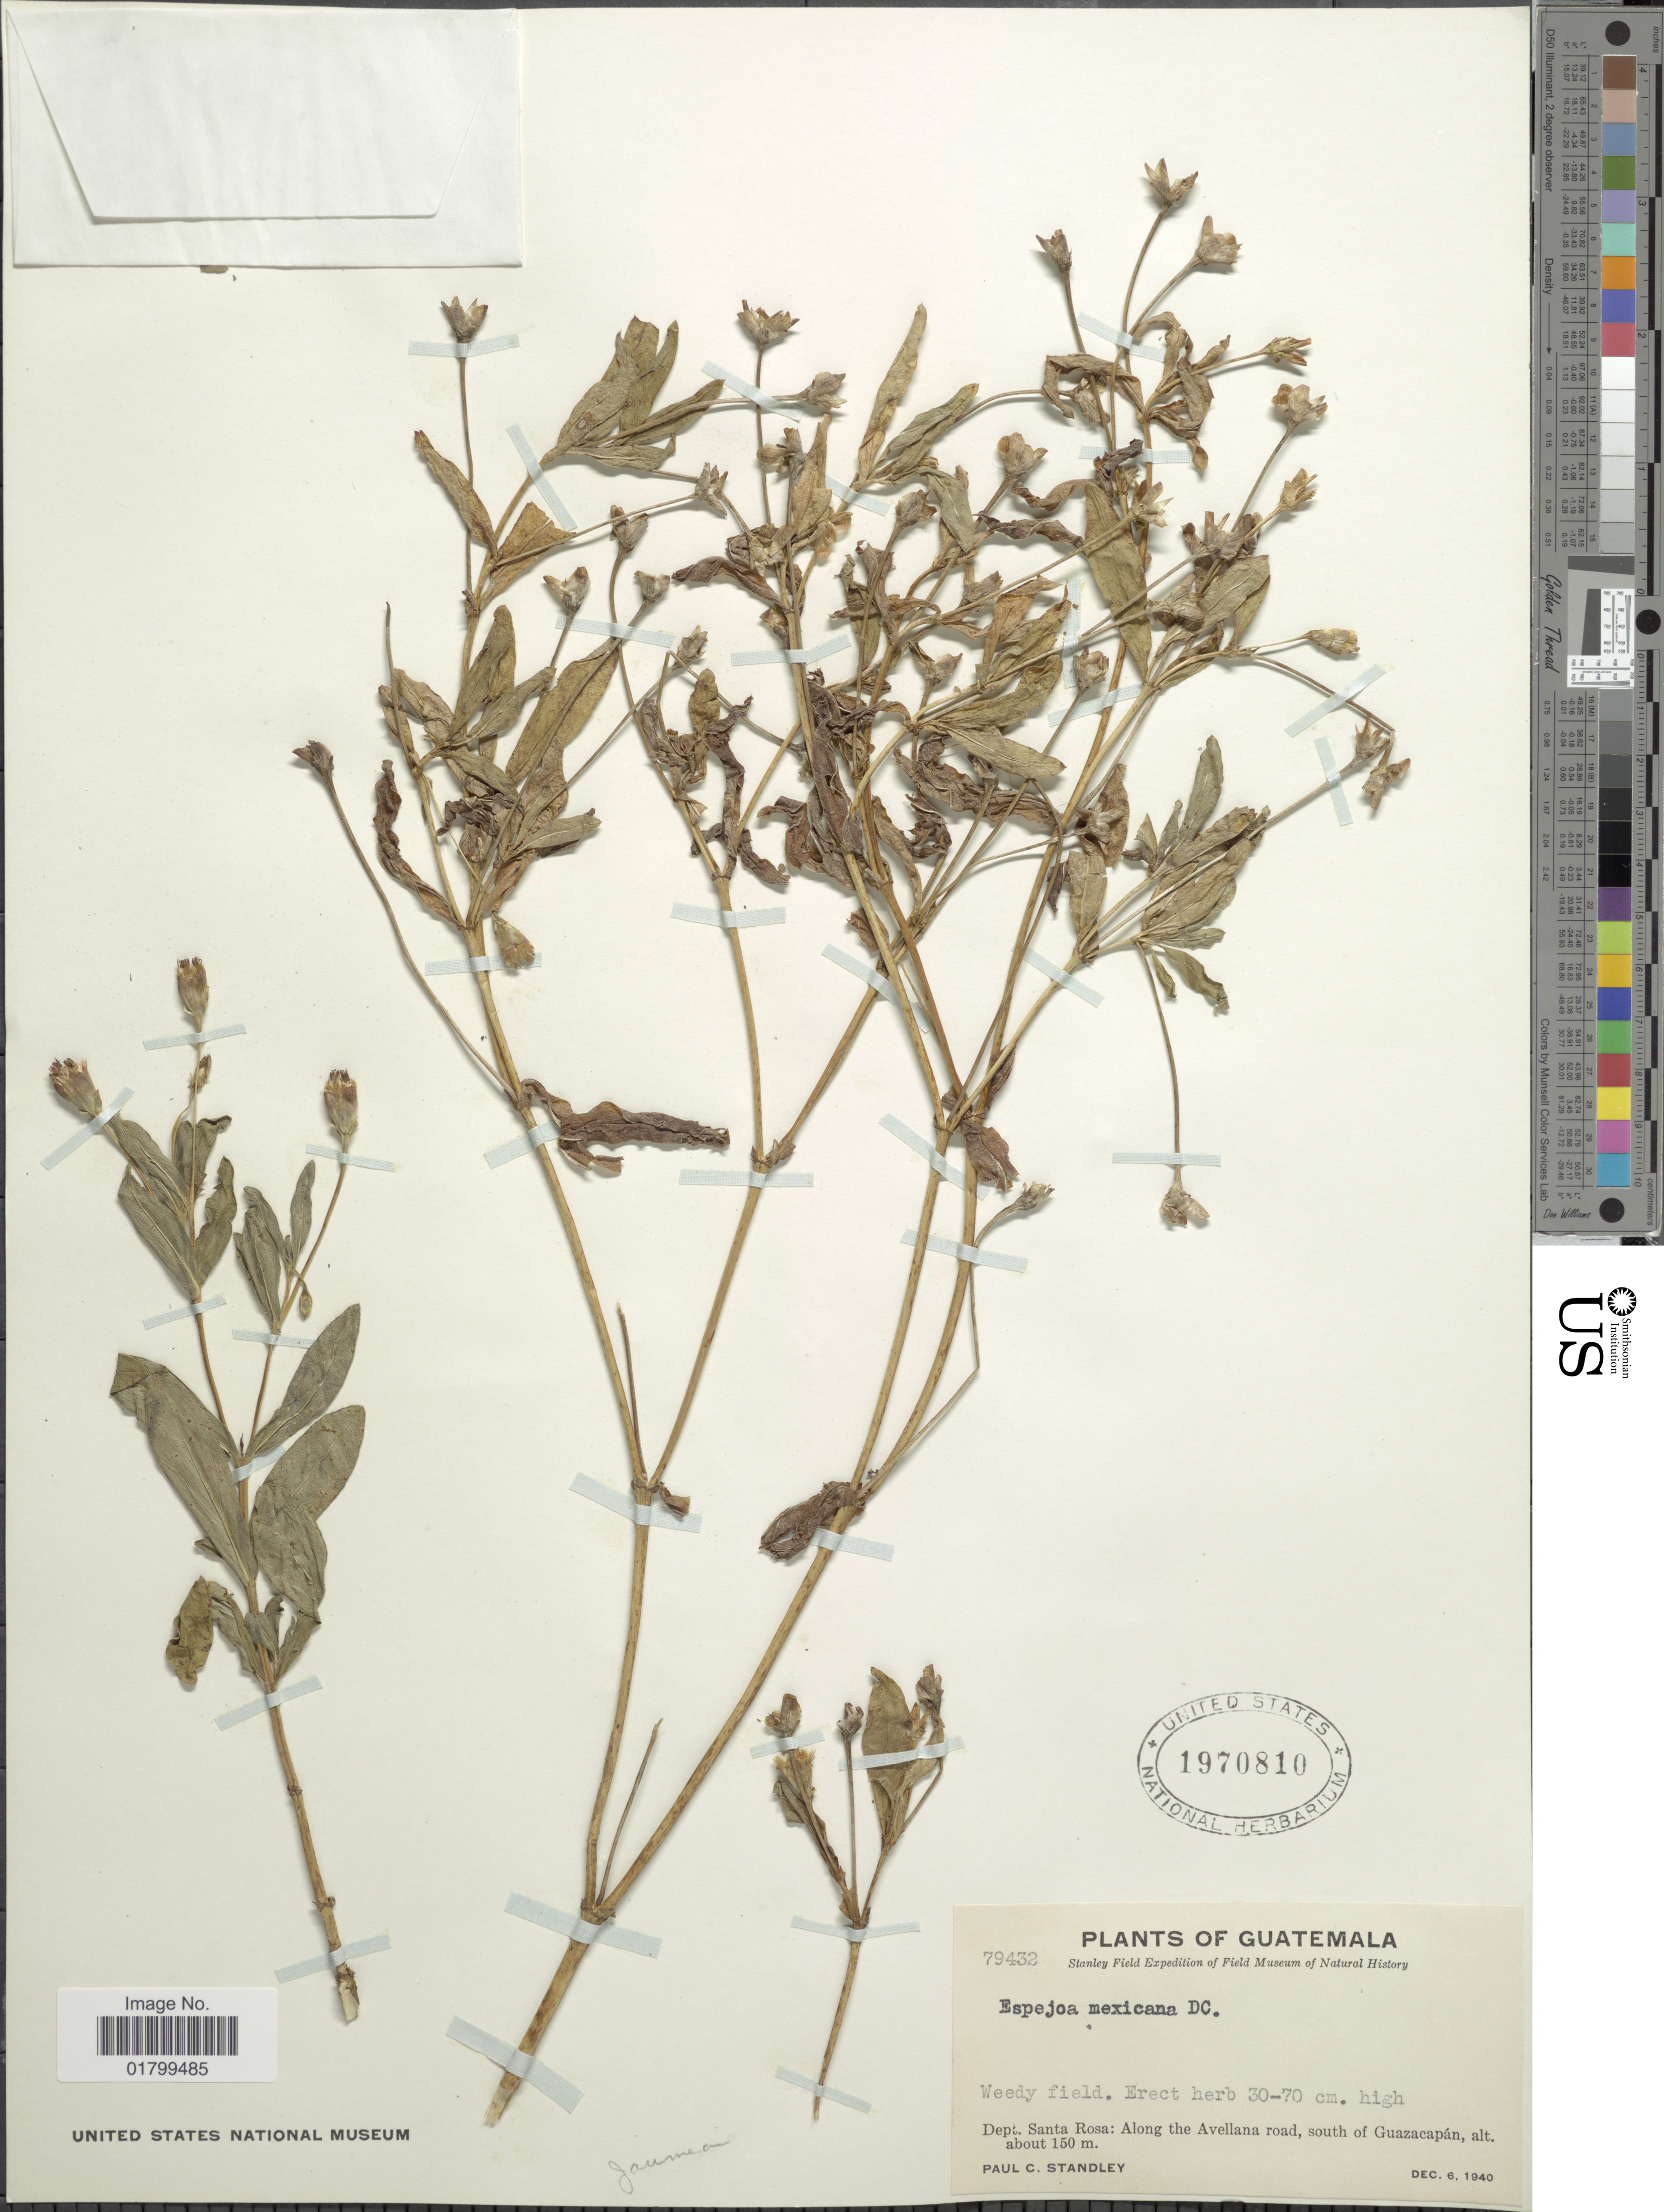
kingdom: Plantae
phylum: Tracheophyta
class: Magnoliopsida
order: Asterales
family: Asteraceae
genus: Espejoa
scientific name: Espejoa mexicana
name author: DC.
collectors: P. C. Standley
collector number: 79432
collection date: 1940-12-06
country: Guatemala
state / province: Santa Rosa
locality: Dept. Santa Rosa: Along the Avellana road, south of Guazacapan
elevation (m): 150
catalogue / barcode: US 1970810